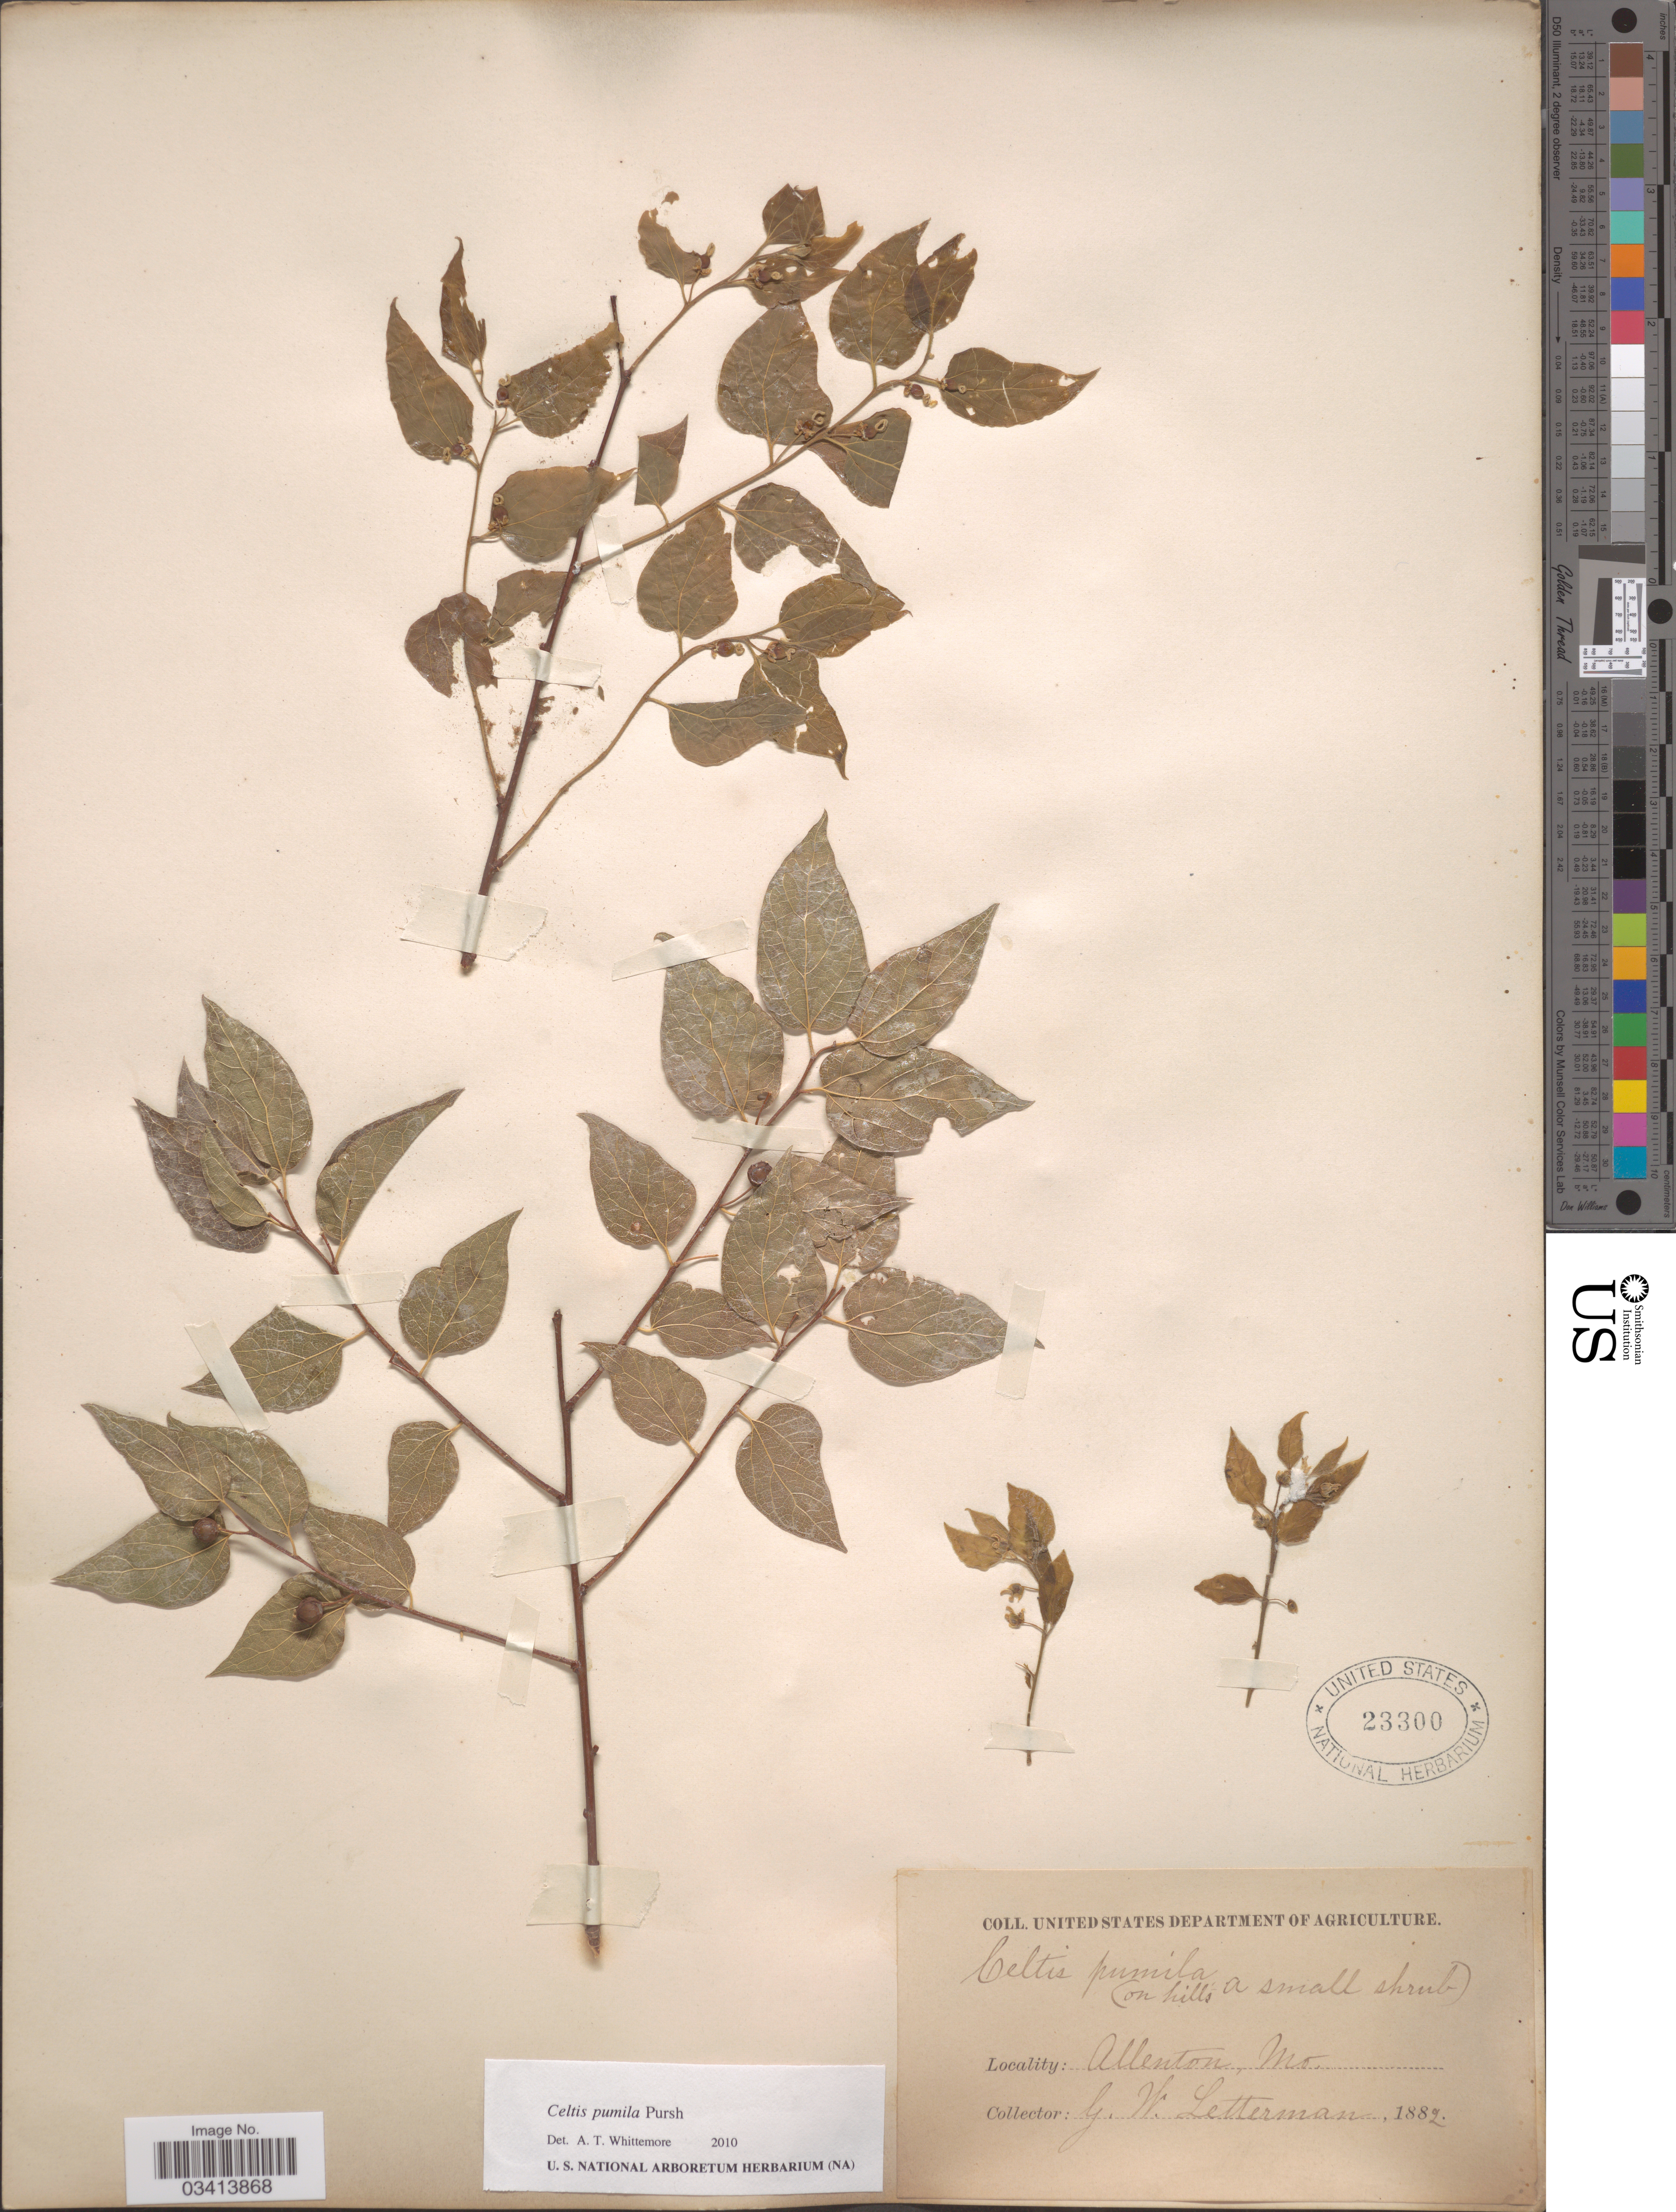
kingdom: Plantae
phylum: Tracheophyta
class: Magnoliopsida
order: Rosales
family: Cannabaceae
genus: Celtis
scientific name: Celtis occidentalis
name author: L.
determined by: Strong, M. T., (US), Smithsonian Institution - National Museum of Natural History (UNITED STATES)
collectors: G. W. Letterman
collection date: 1882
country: United States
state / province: Missouri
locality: Allenton.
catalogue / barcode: US 23300